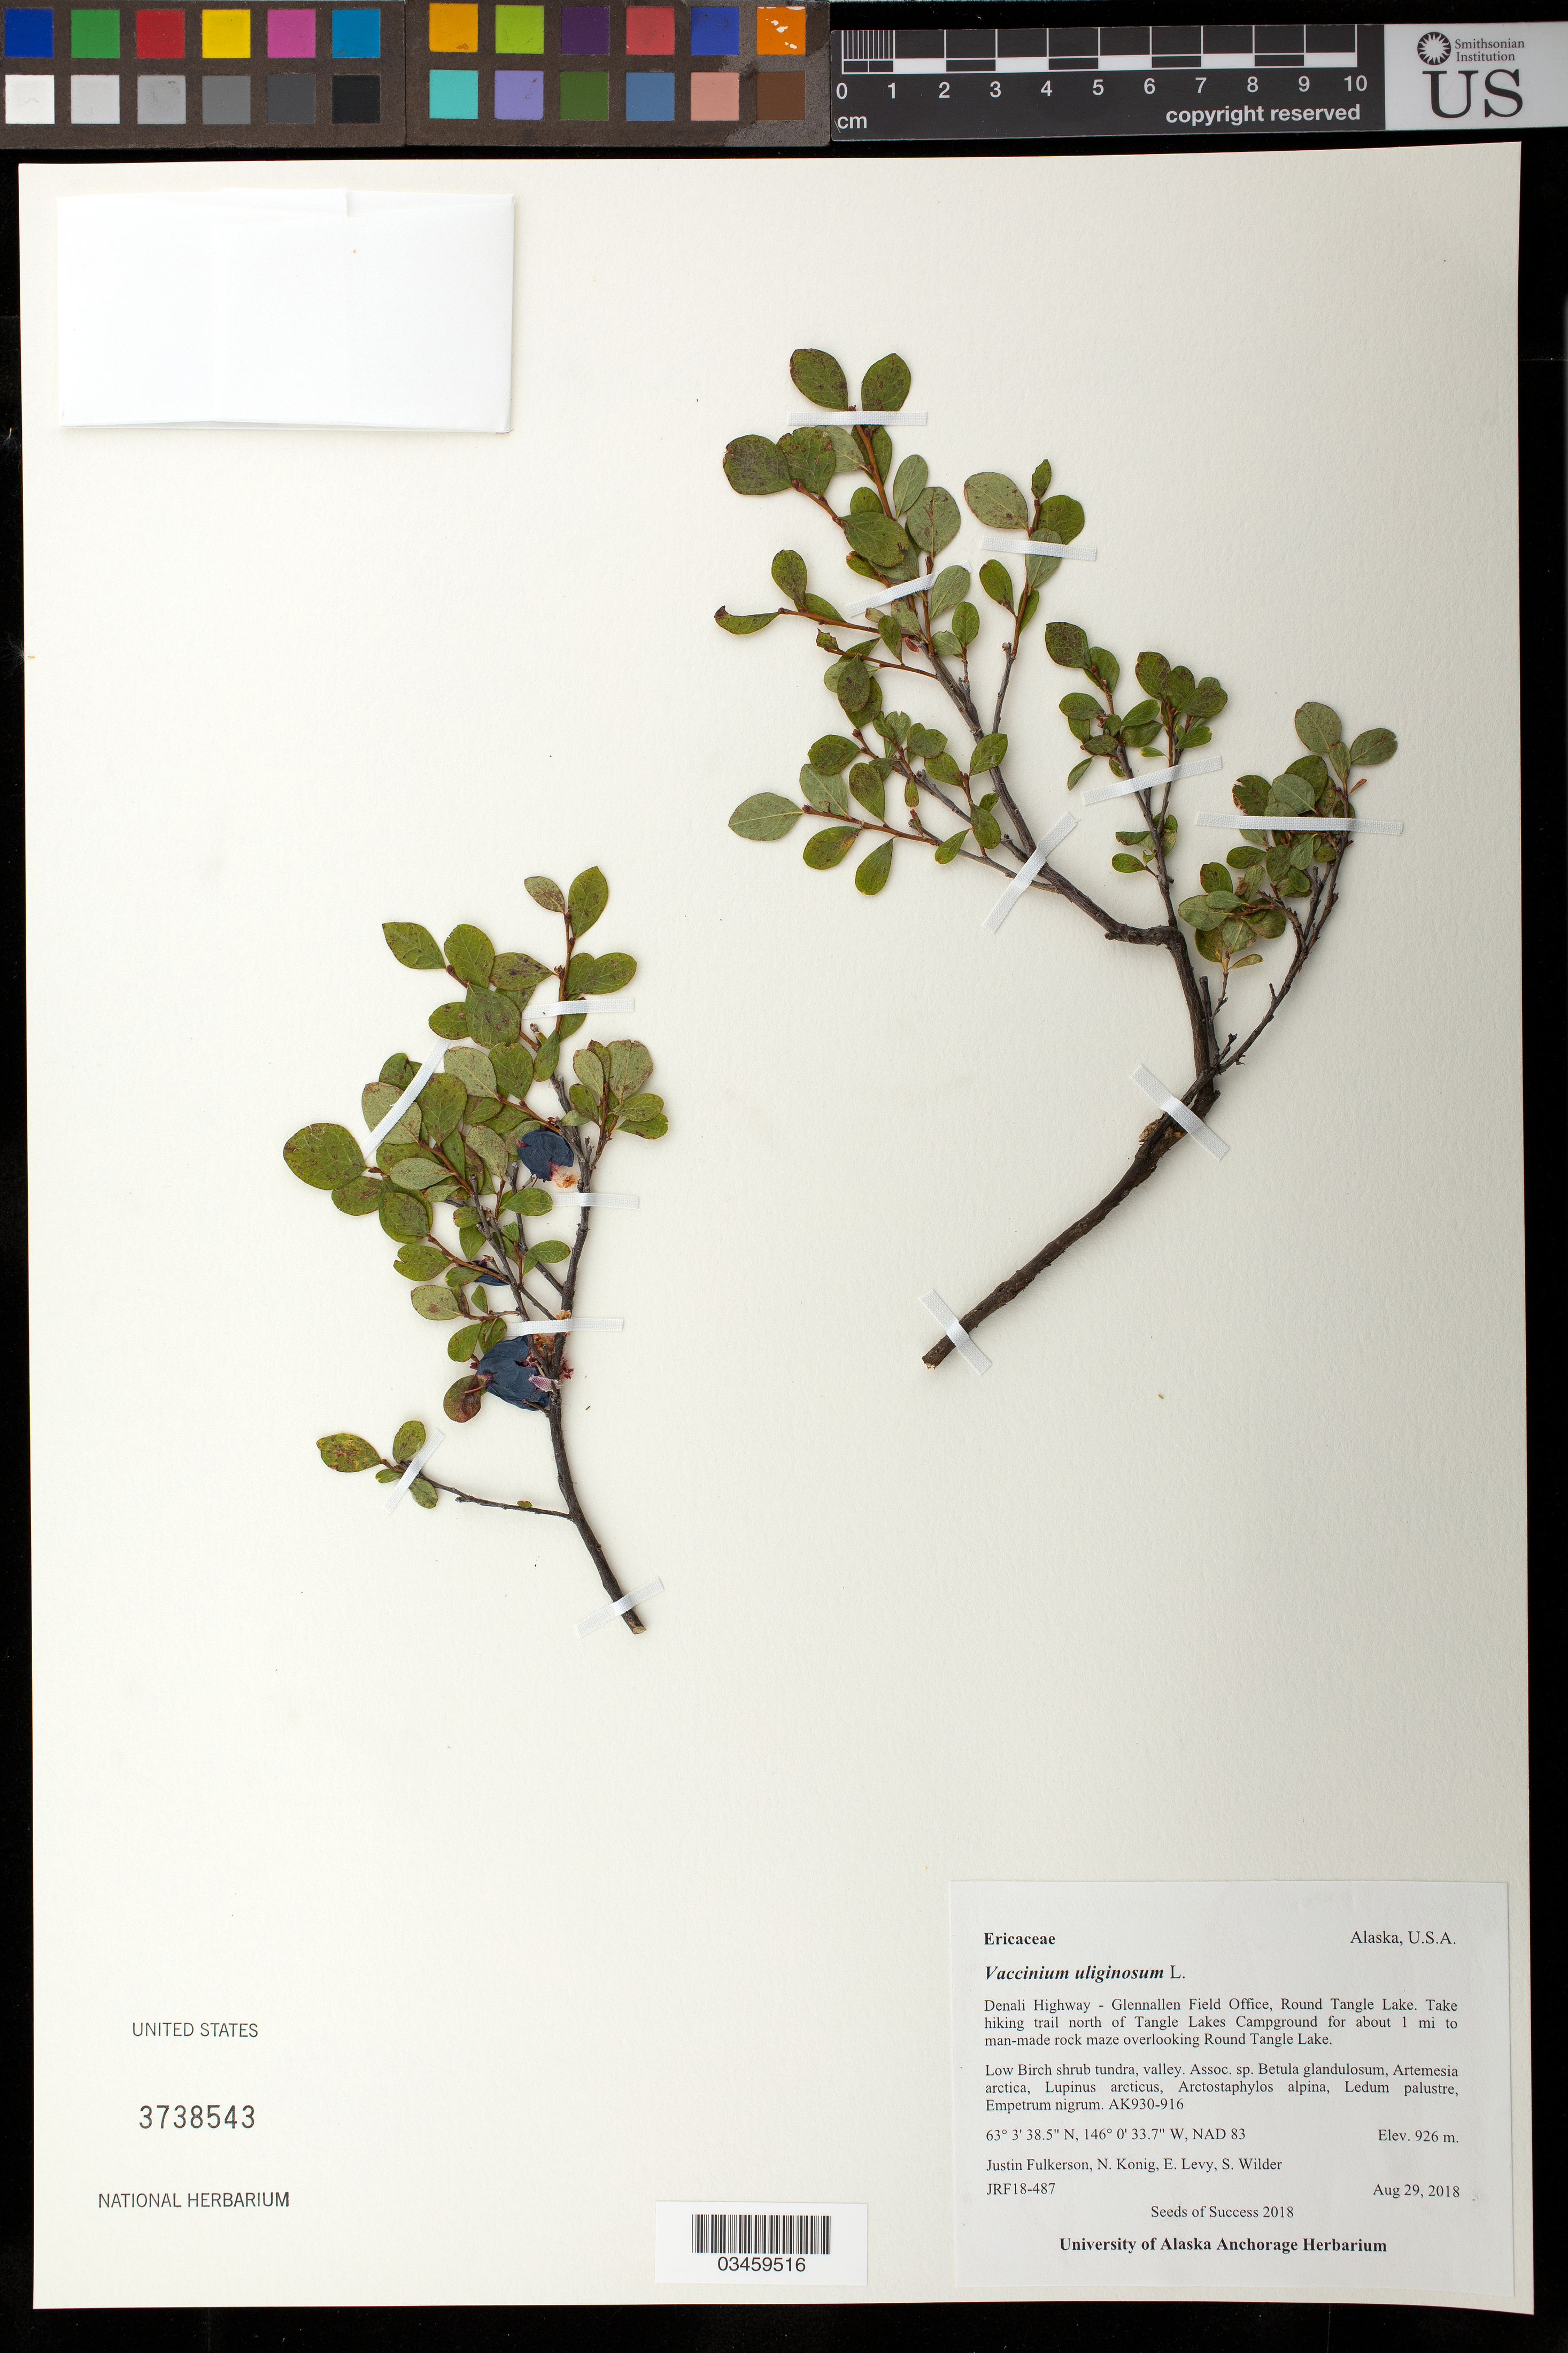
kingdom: Plantae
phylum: Tracheophyta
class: Magnoliopsida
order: Ericales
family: Ericaceae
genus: Vaccinium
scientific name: Vaccinium uliginosum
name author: L.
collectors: J. Fulkerson, N. Konig, E. Levy & S. Wilder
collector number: JRF18-487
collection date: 2018-08-29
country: United States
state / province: Alaska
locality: Denali Hwy- Glennallen Field Office, Round Tangle Lake, take hiking trail N of Tangle Lakes Campground for 1 mi to man-made rock maze overlooking Round Tangle Lake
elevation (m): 926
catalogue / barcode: US 3738543